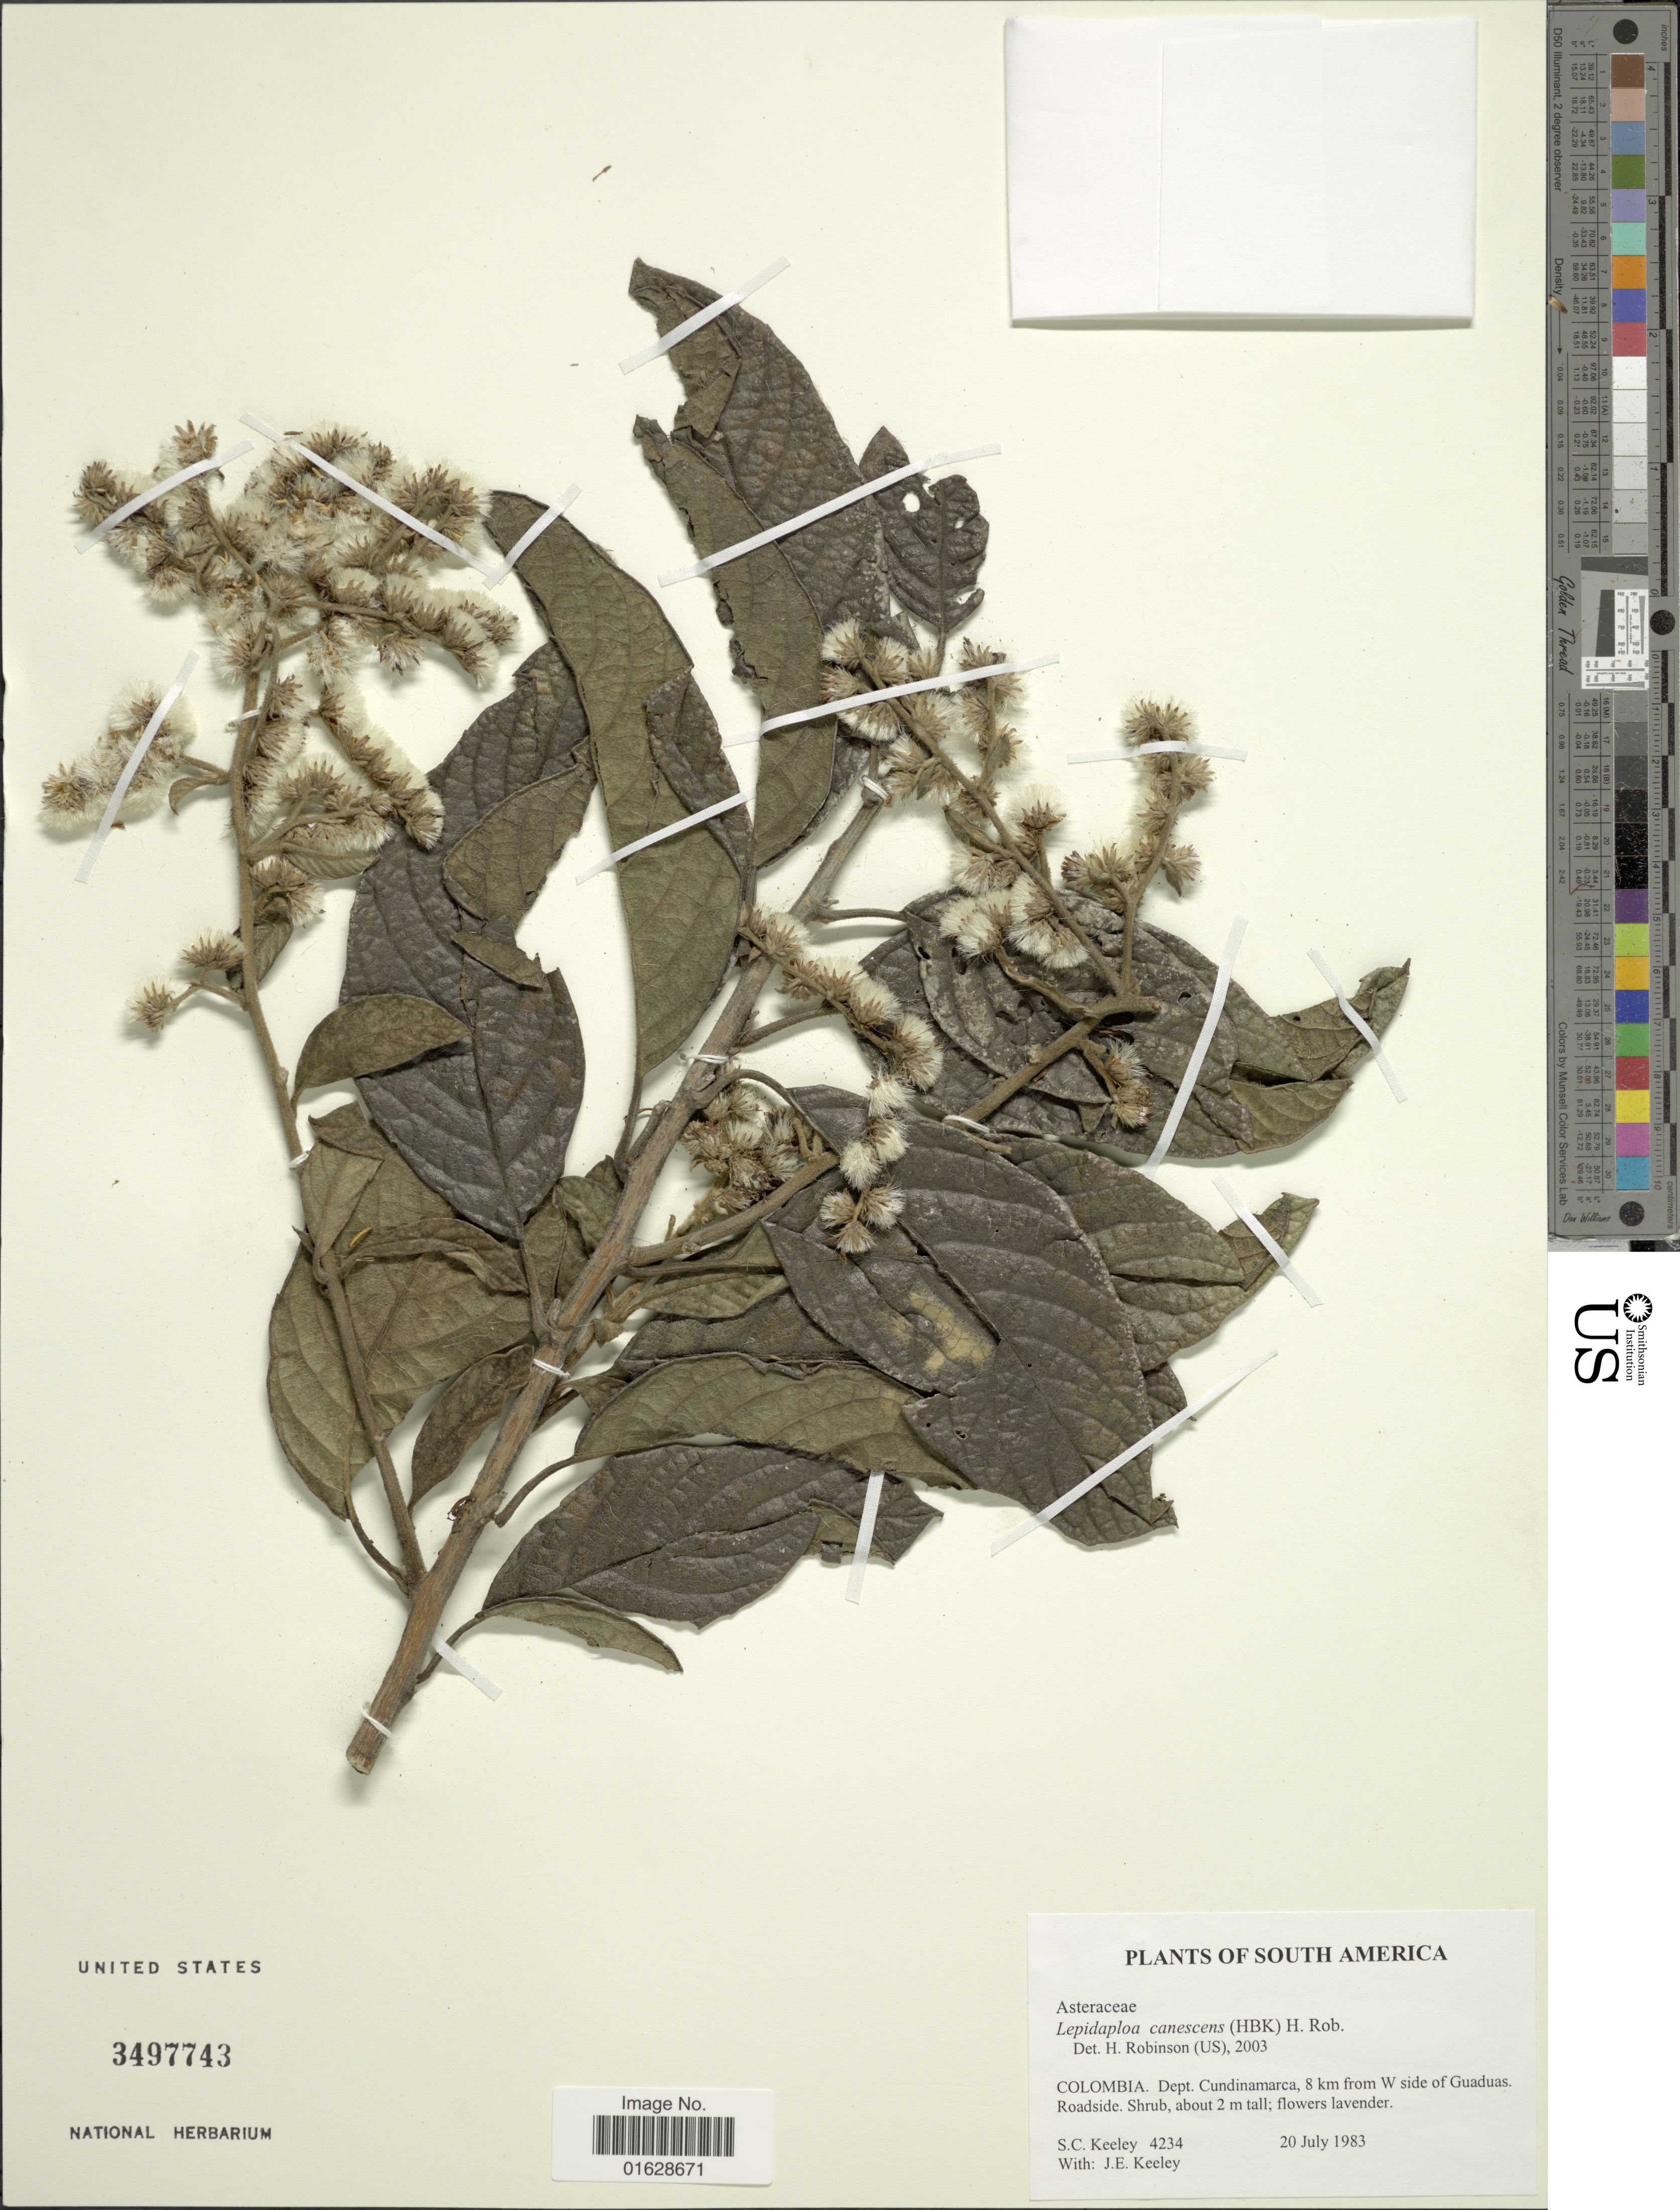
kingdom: Plantae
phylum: Tracheophyta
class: Magnoliopsida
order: Asterales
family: Asteraceae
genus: Lepidaploa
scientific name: Lepidaploa canescens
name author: (Kunth) H. Rob.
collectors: S. C. Keeley & J. E. Keeley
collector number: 4234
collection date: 1983-07-20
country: Colombia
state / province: Cundinamarca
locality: Colombia. Dept. Cundinamarca, 8 km from W side of Guaduas. Roadside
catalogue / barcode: US 3497743